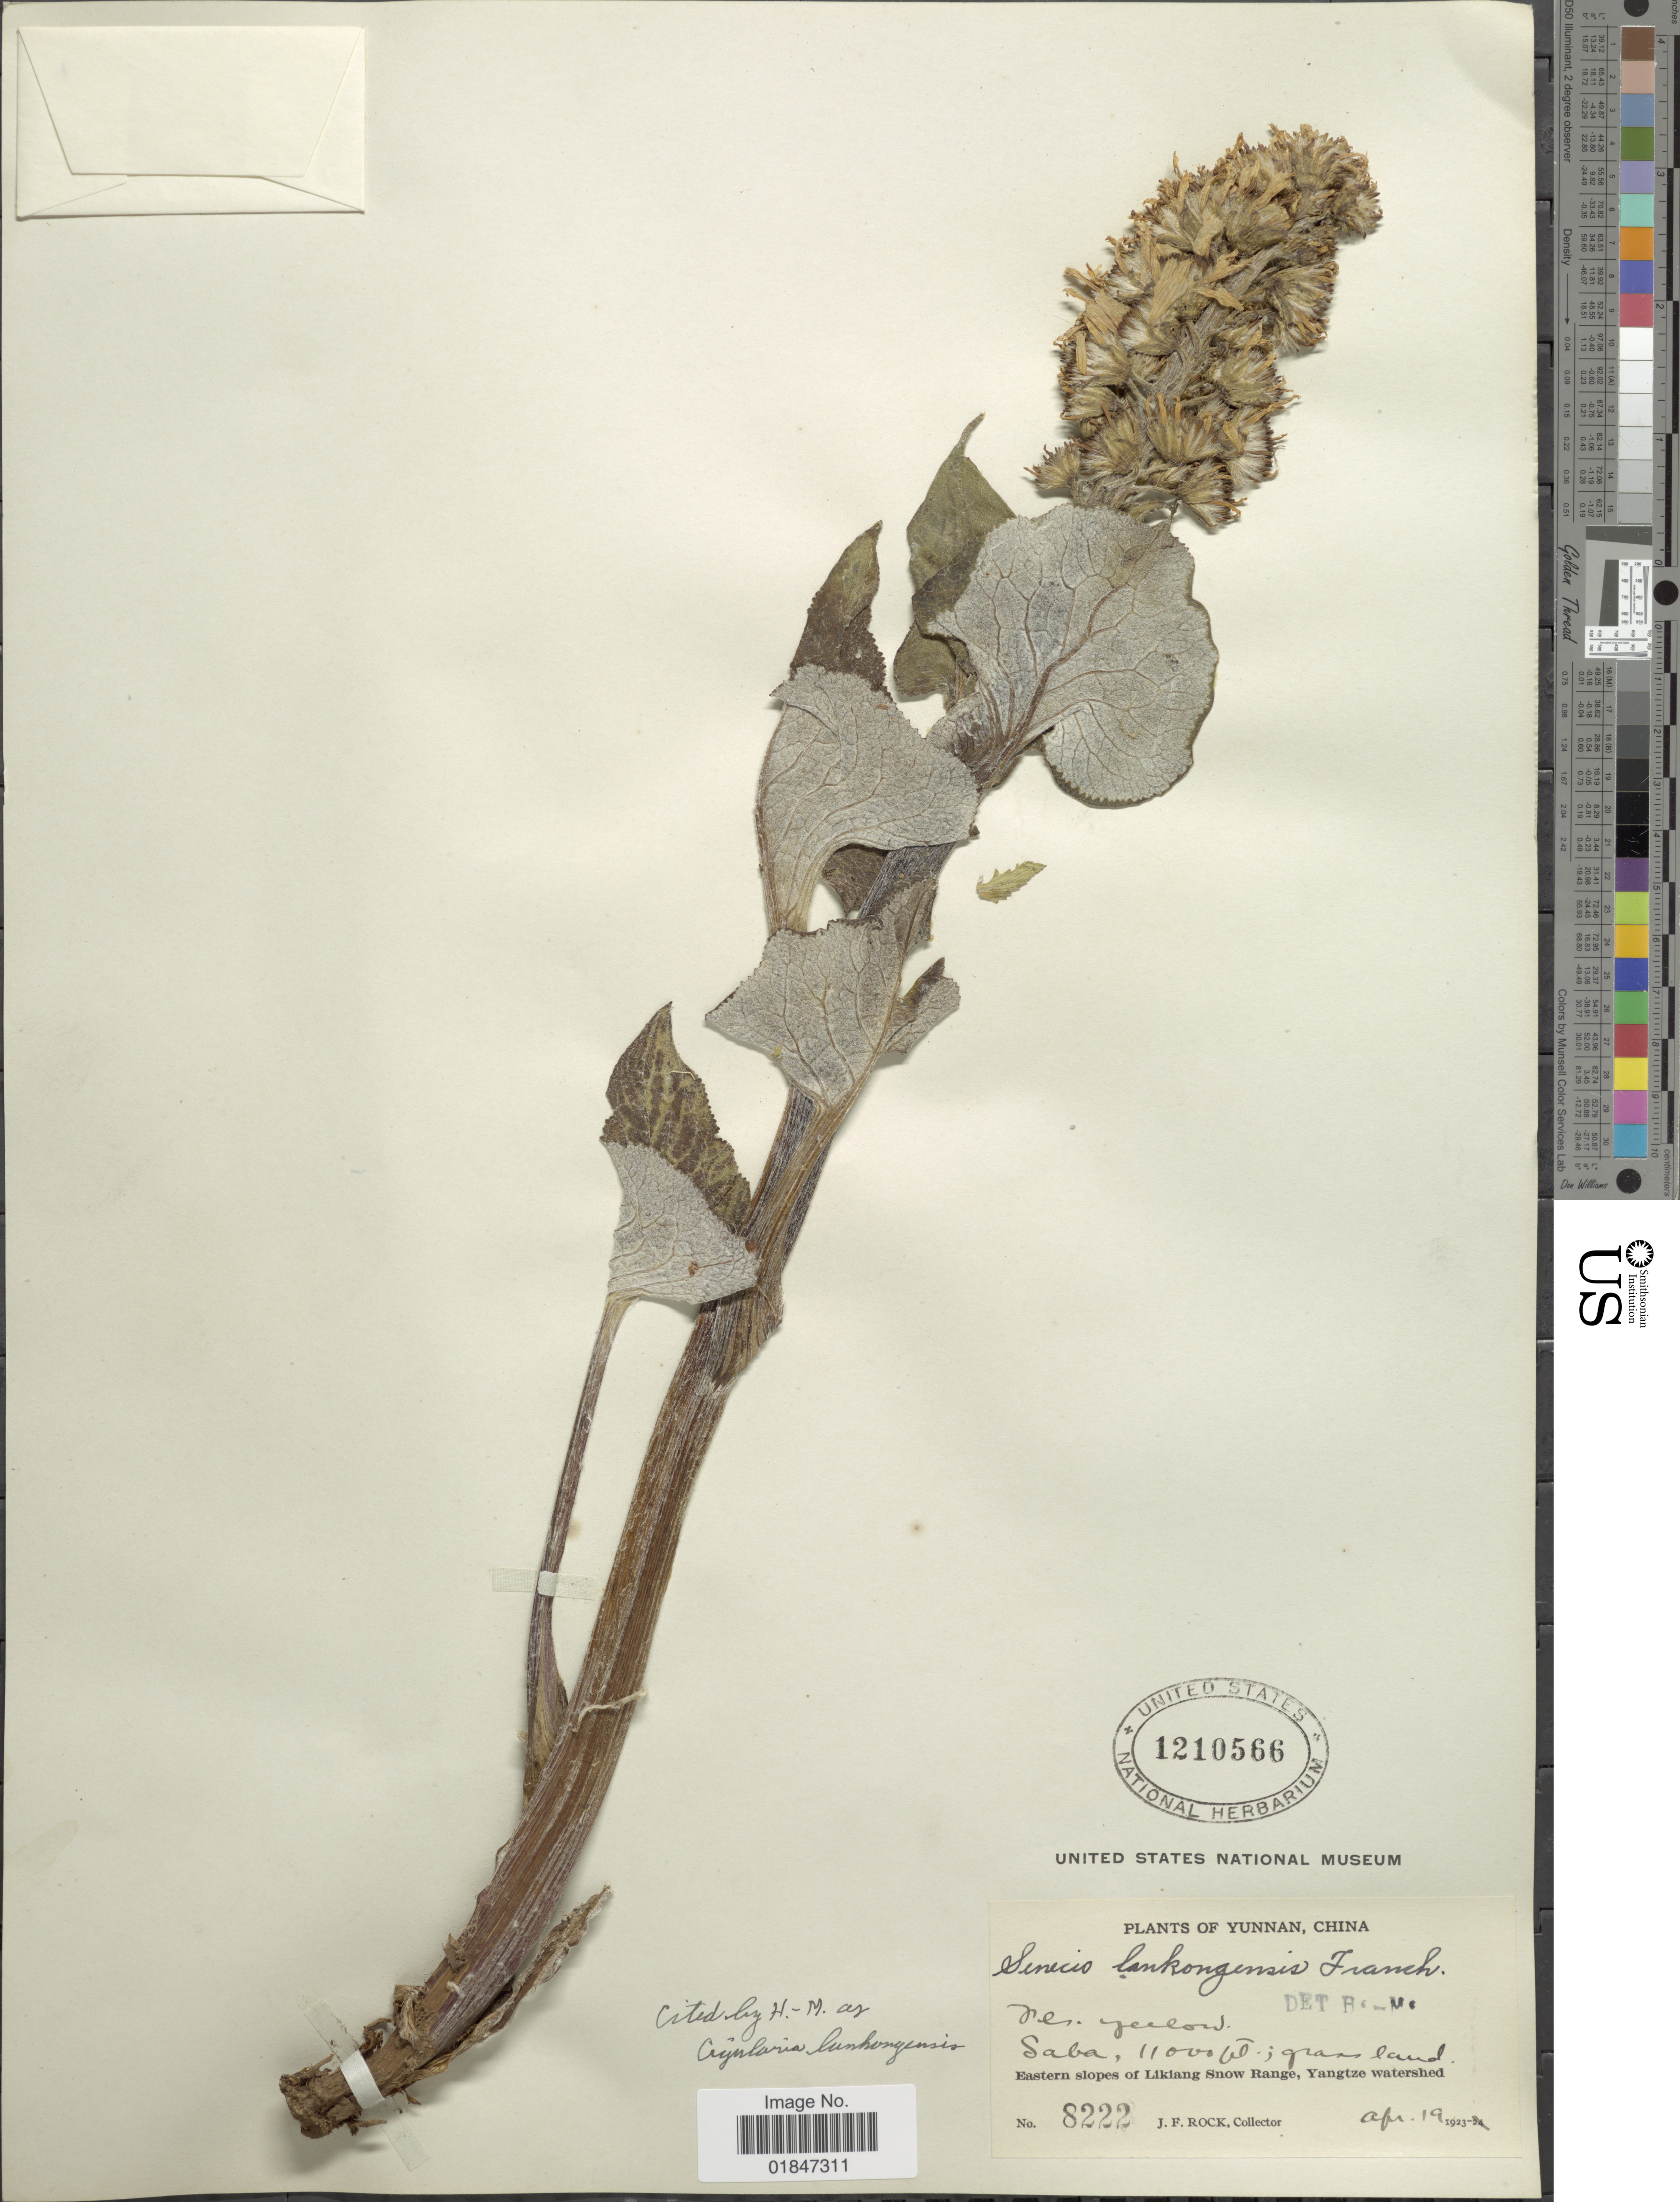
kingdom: Plantae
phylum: Tracheophyta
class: Magnoliopsida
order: Asterales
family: Asteraceae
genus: Ligularia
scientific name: Ligularia lankongensis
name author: (Franch.) Hand.-Mazz.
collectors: J. Rock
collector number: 8222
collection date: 1923-04-19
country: China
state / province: Yunnan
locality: Yunnan, China. Saba, Eastern slopes of Likiang Snow Range, Yangtze watershed.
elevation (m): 3353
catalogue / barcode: US 1210566